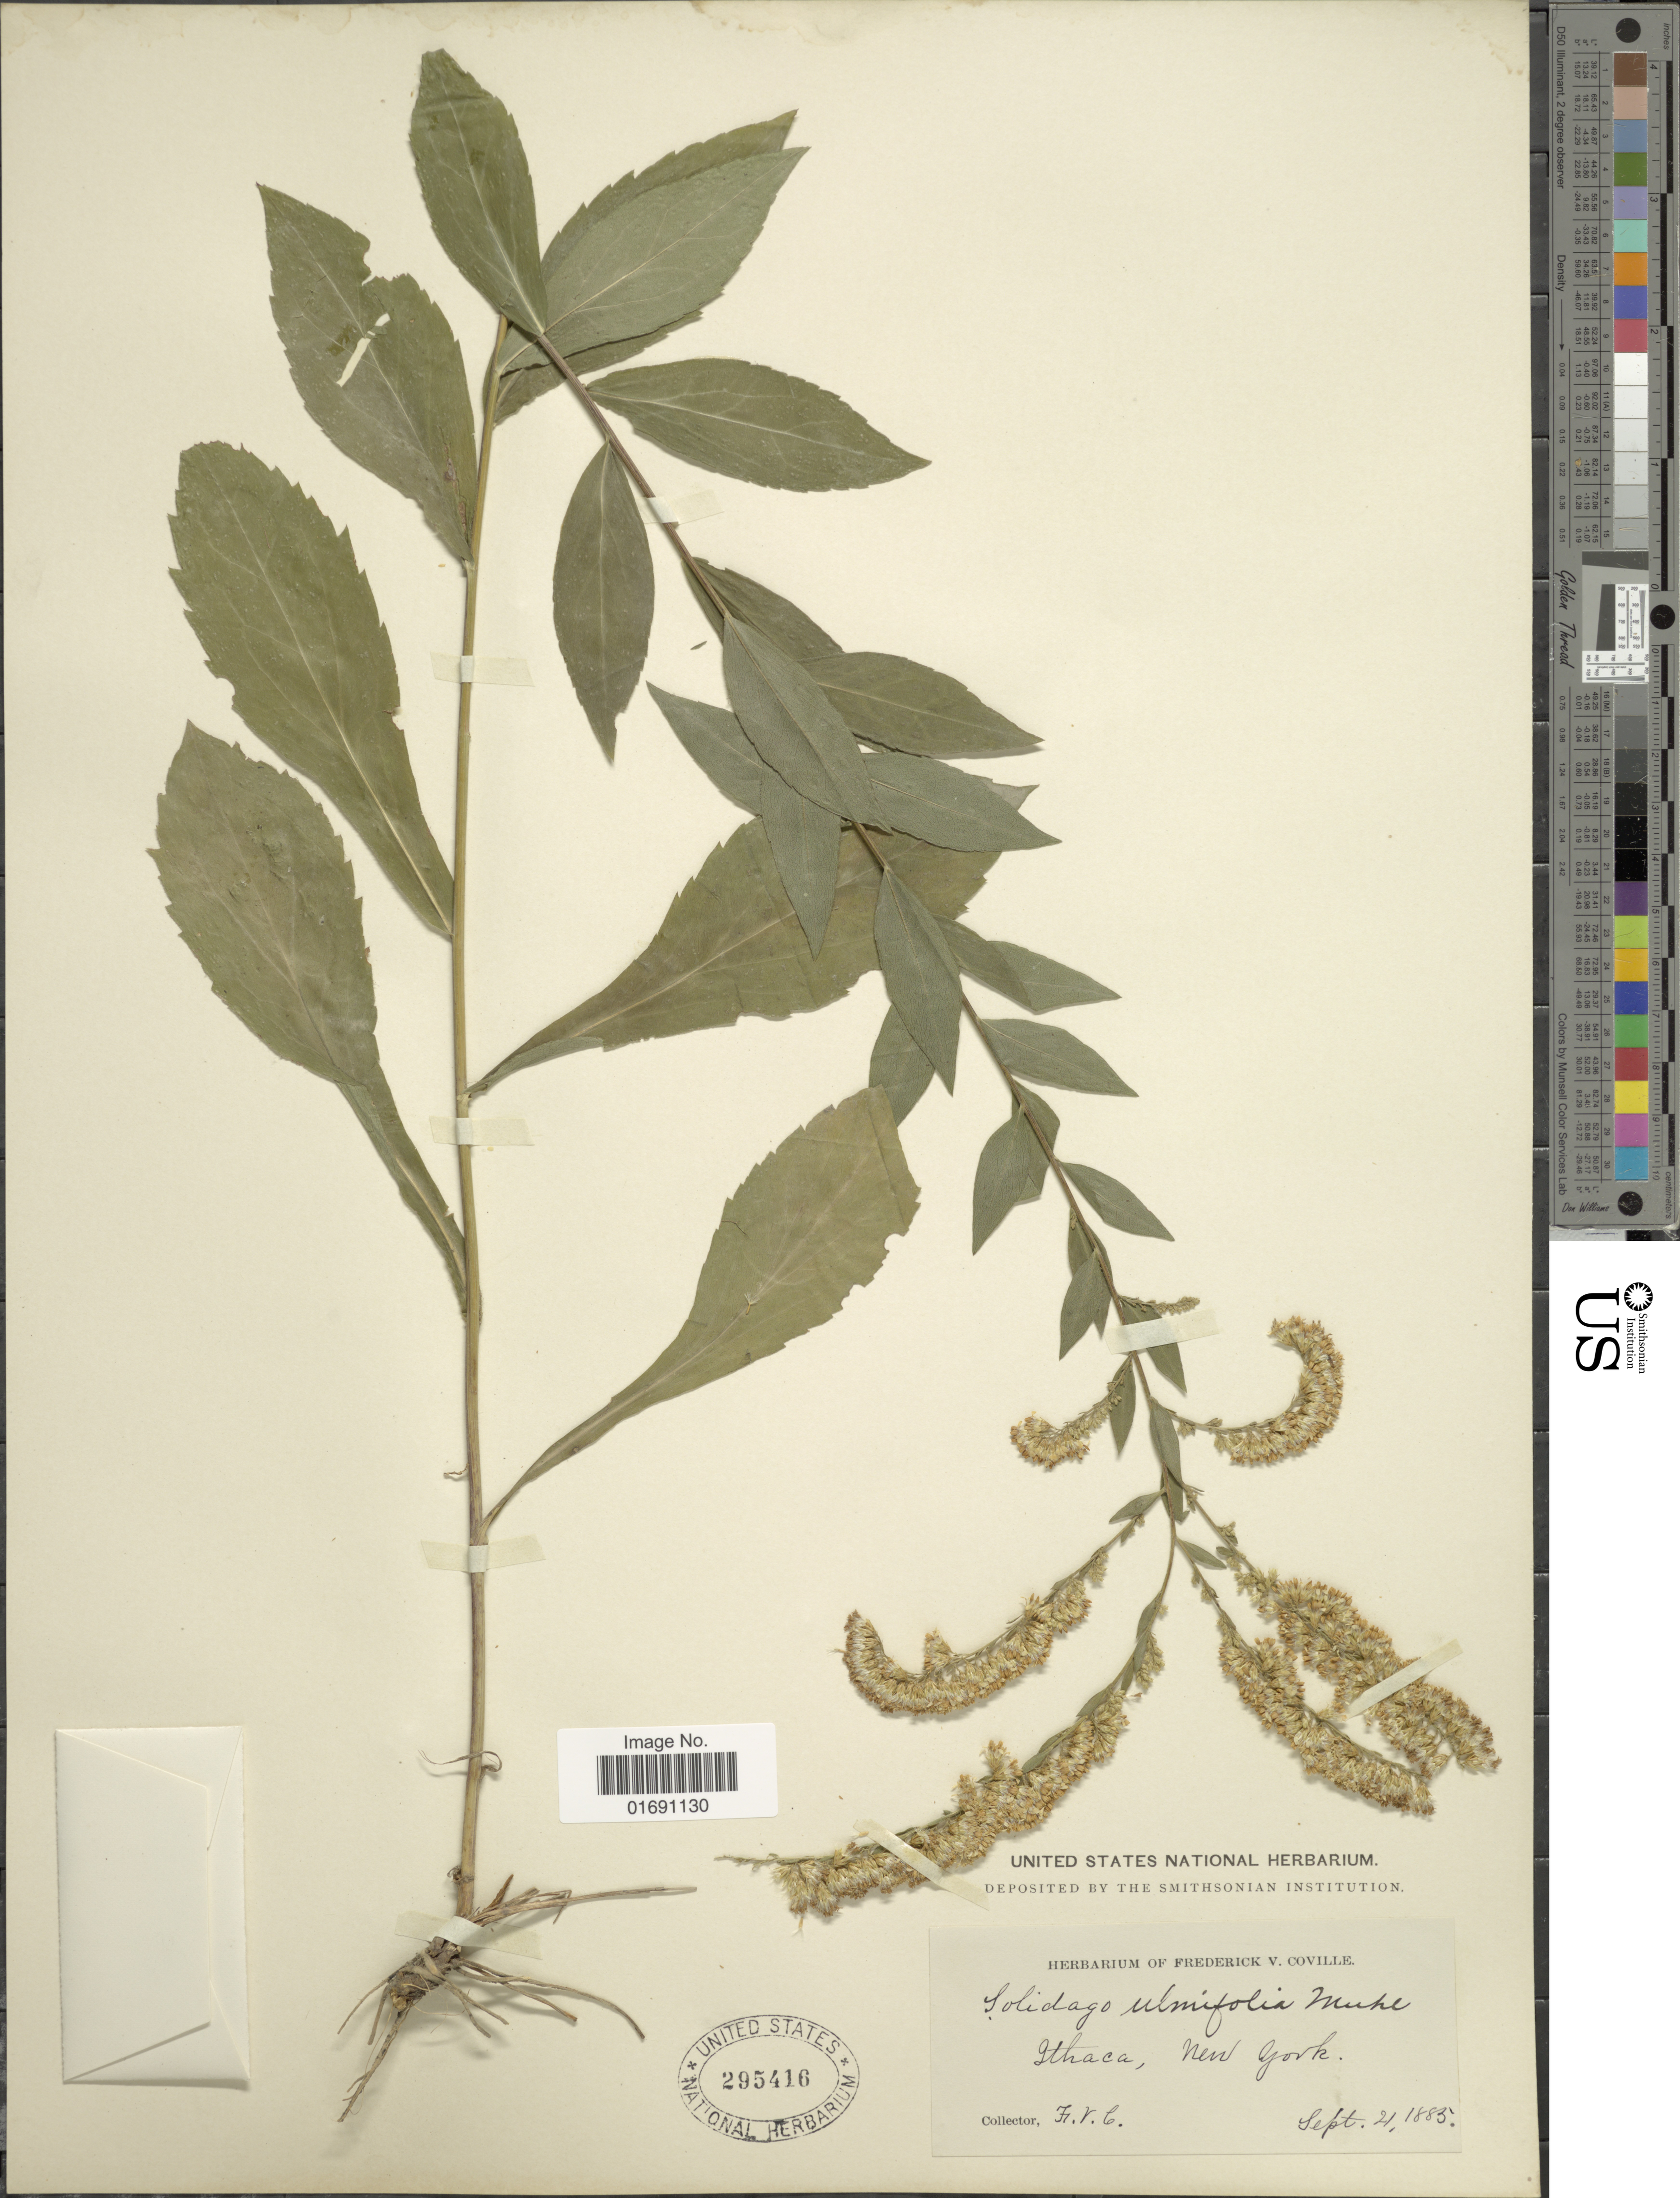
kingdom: Plantae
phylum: Tracheophyta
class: Magnoliopsida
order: Asterales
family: Asteraceae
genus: Solidago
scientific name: Solidago ulmifolia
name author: Muhl. ex Willd.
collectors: F. V. Coville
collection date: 1885-09-21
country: United States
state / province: New York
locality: Ithaca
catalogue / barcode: US 295416